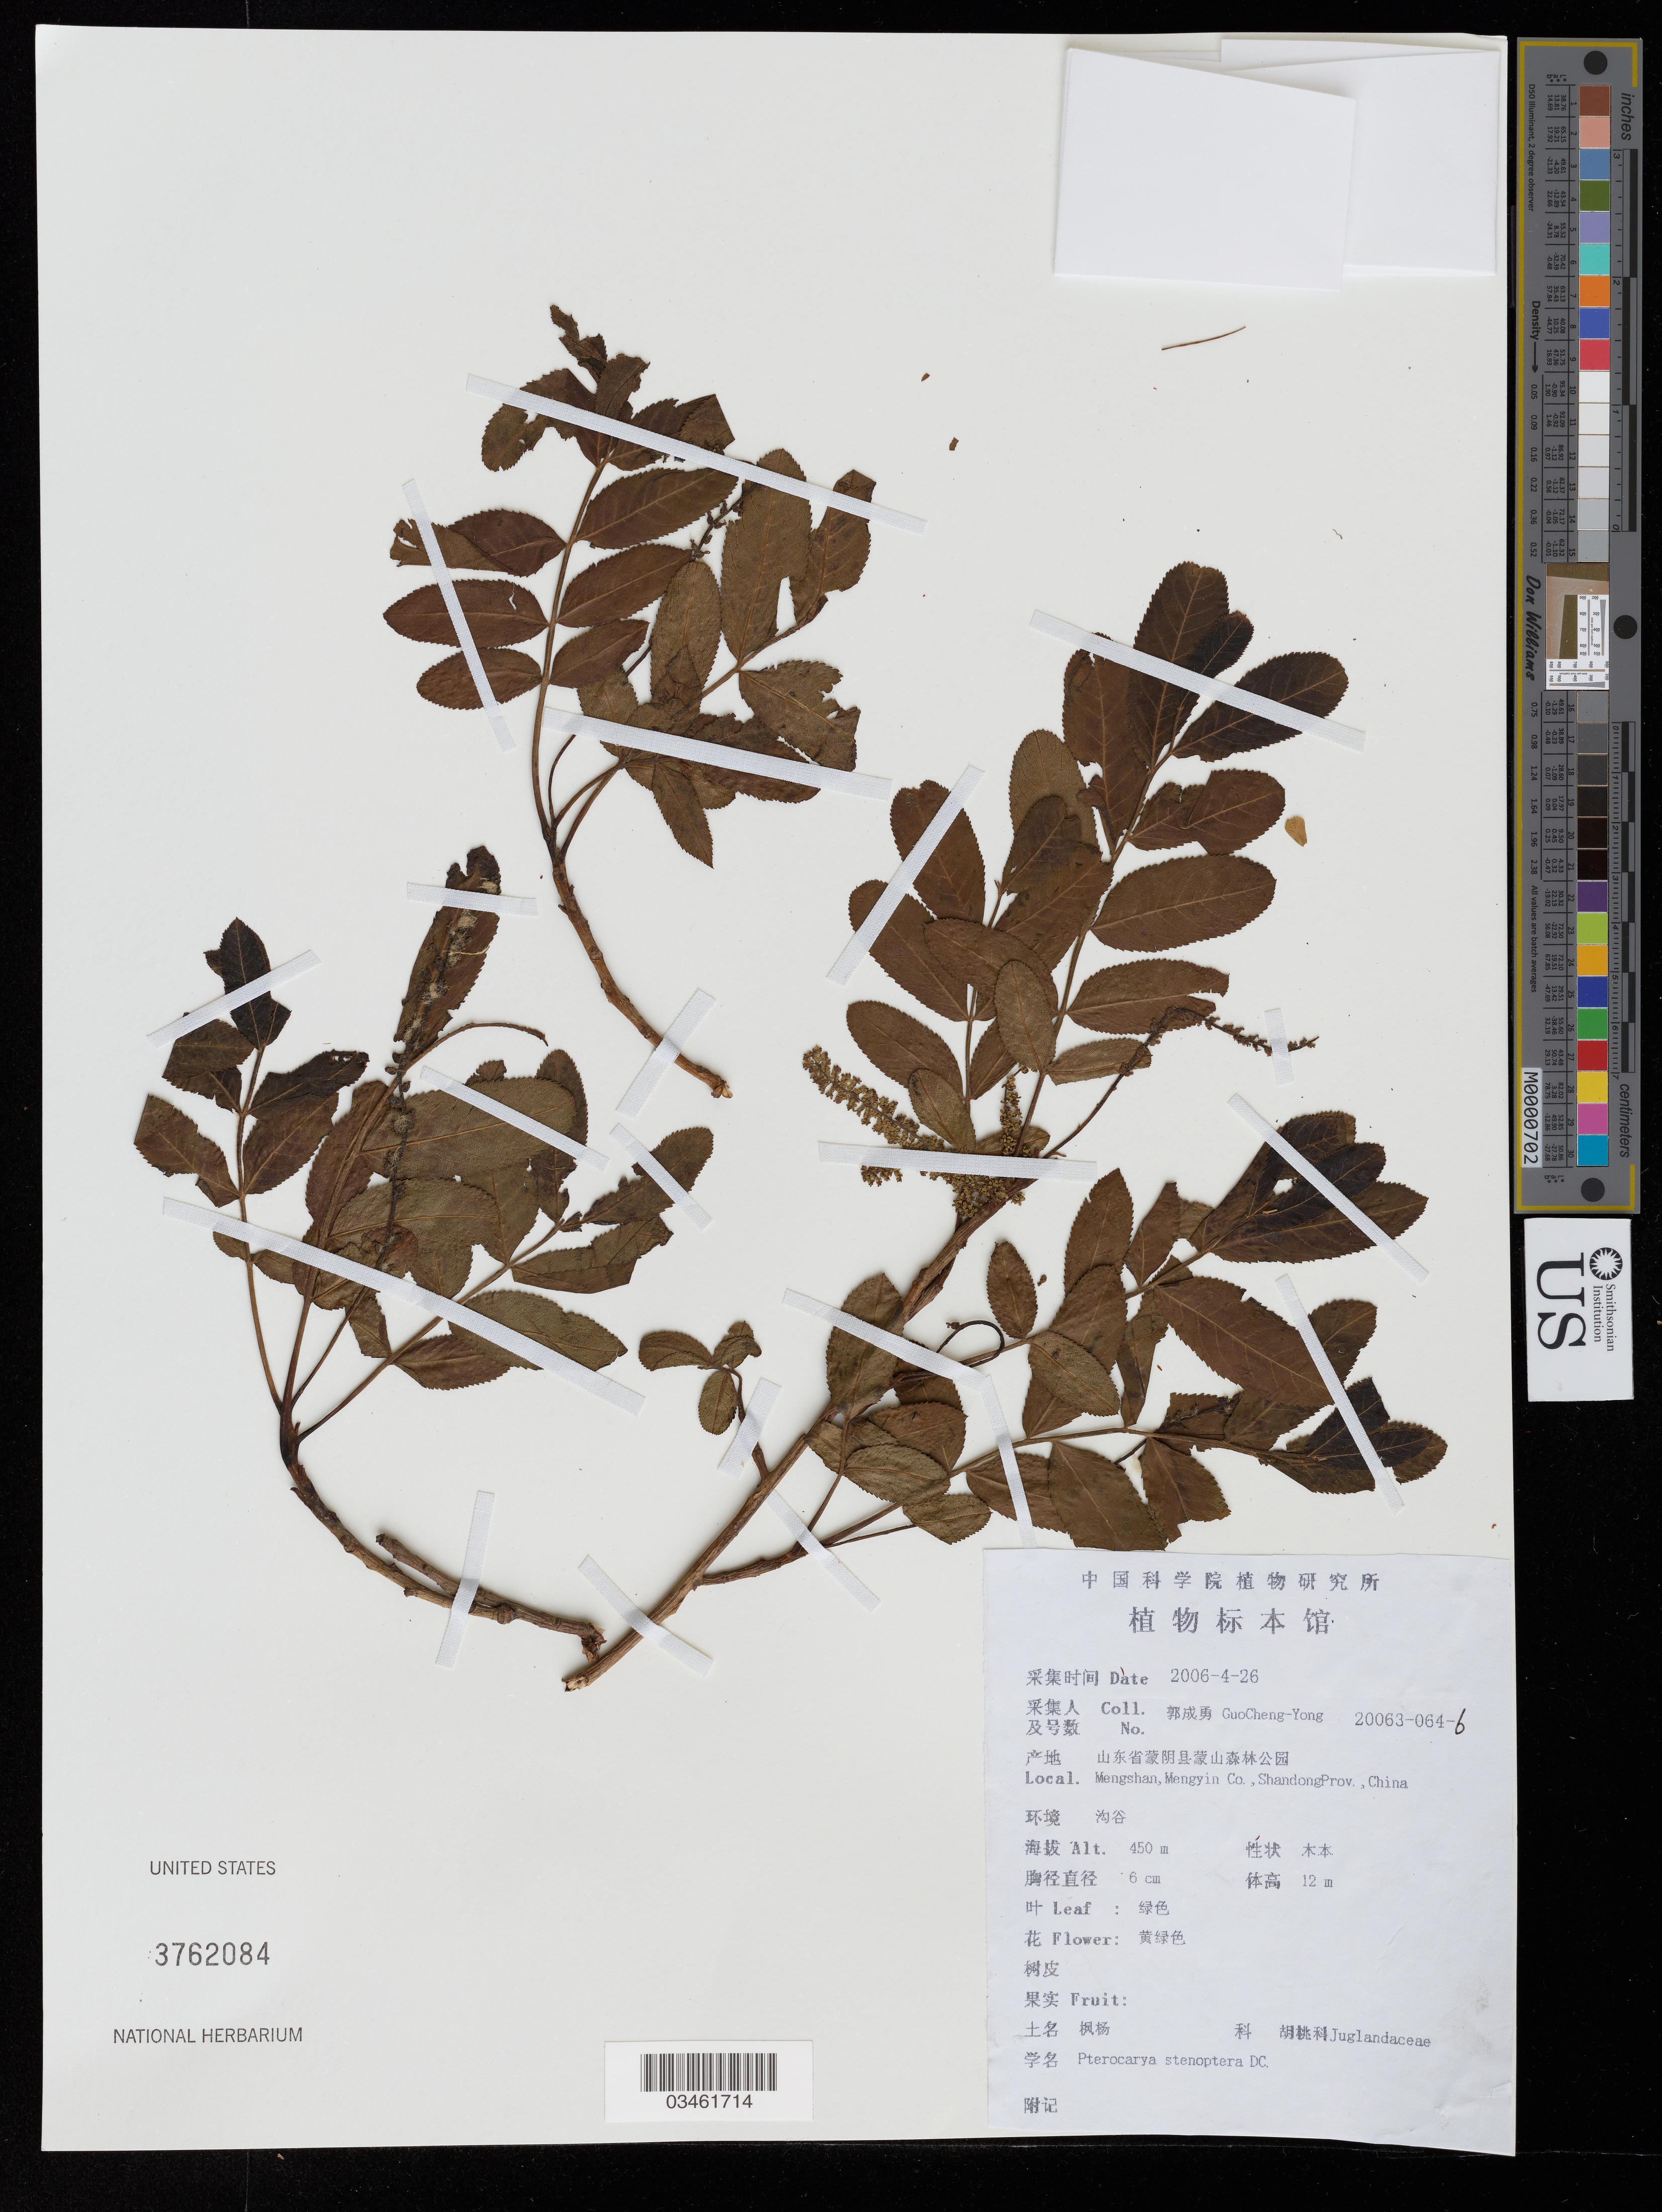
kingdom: Plantae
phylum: Tracheophyta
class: Magnoliopsida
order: Fagales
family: Juglandaceae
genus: Pterocarya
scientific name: Pterocarya stenoptera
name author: C. DC.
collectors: Guo cheng-yong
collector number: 20063-064-6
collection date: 2006-04-26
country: China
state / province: Shandong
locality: Mengshan, Mengyin Co.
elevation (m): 450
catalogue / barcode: US 3762084